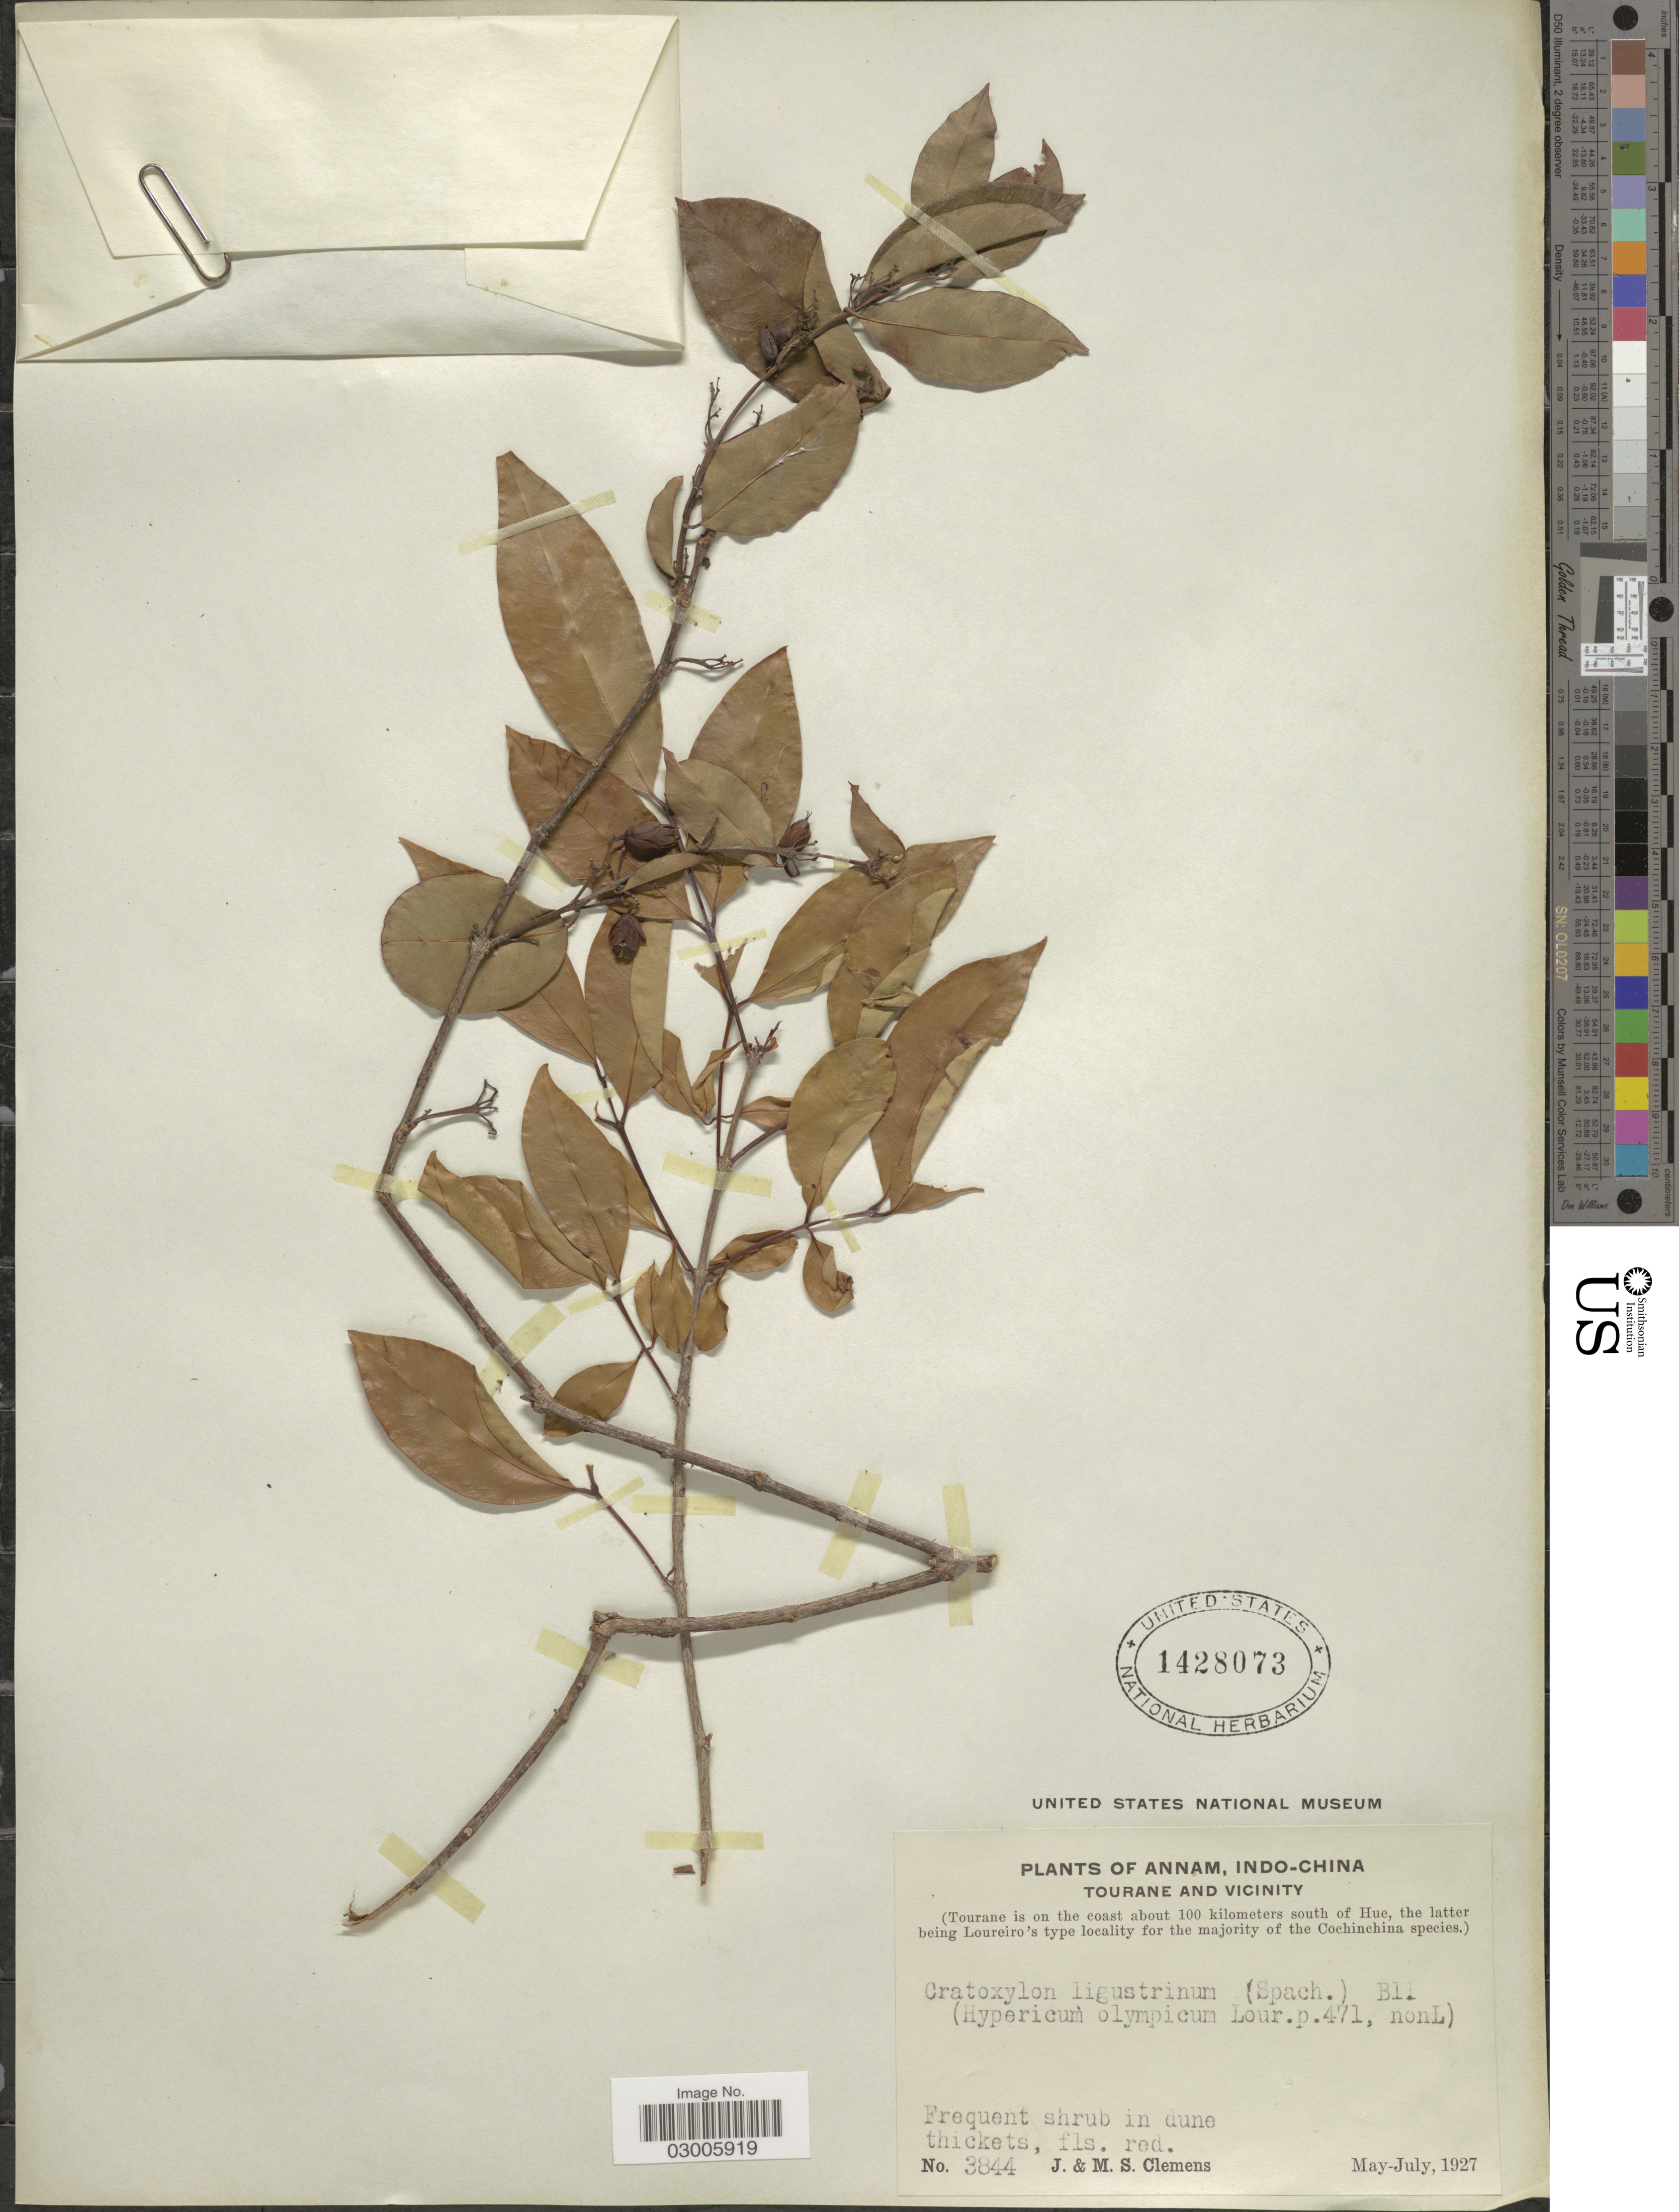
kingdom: Plantae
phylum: Tracheophyta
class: Magnoliopsida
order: Malpighiales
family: Hypericaceae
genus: Cratoxylum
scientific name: Cratoxylum ligustrinum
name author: (Spach) Blume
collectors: J. Clemens & M. S. Clemens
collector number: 3844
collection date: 1927-05/1927-07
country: Vietnam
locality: Annam, Indo-China. Tourane and Vicinity. (Tourane is on the coast about 100 kilometers south of Hue, the latter being Loureiro's type locality for the majority of the Cochinchina species).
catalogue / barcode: US 1428073